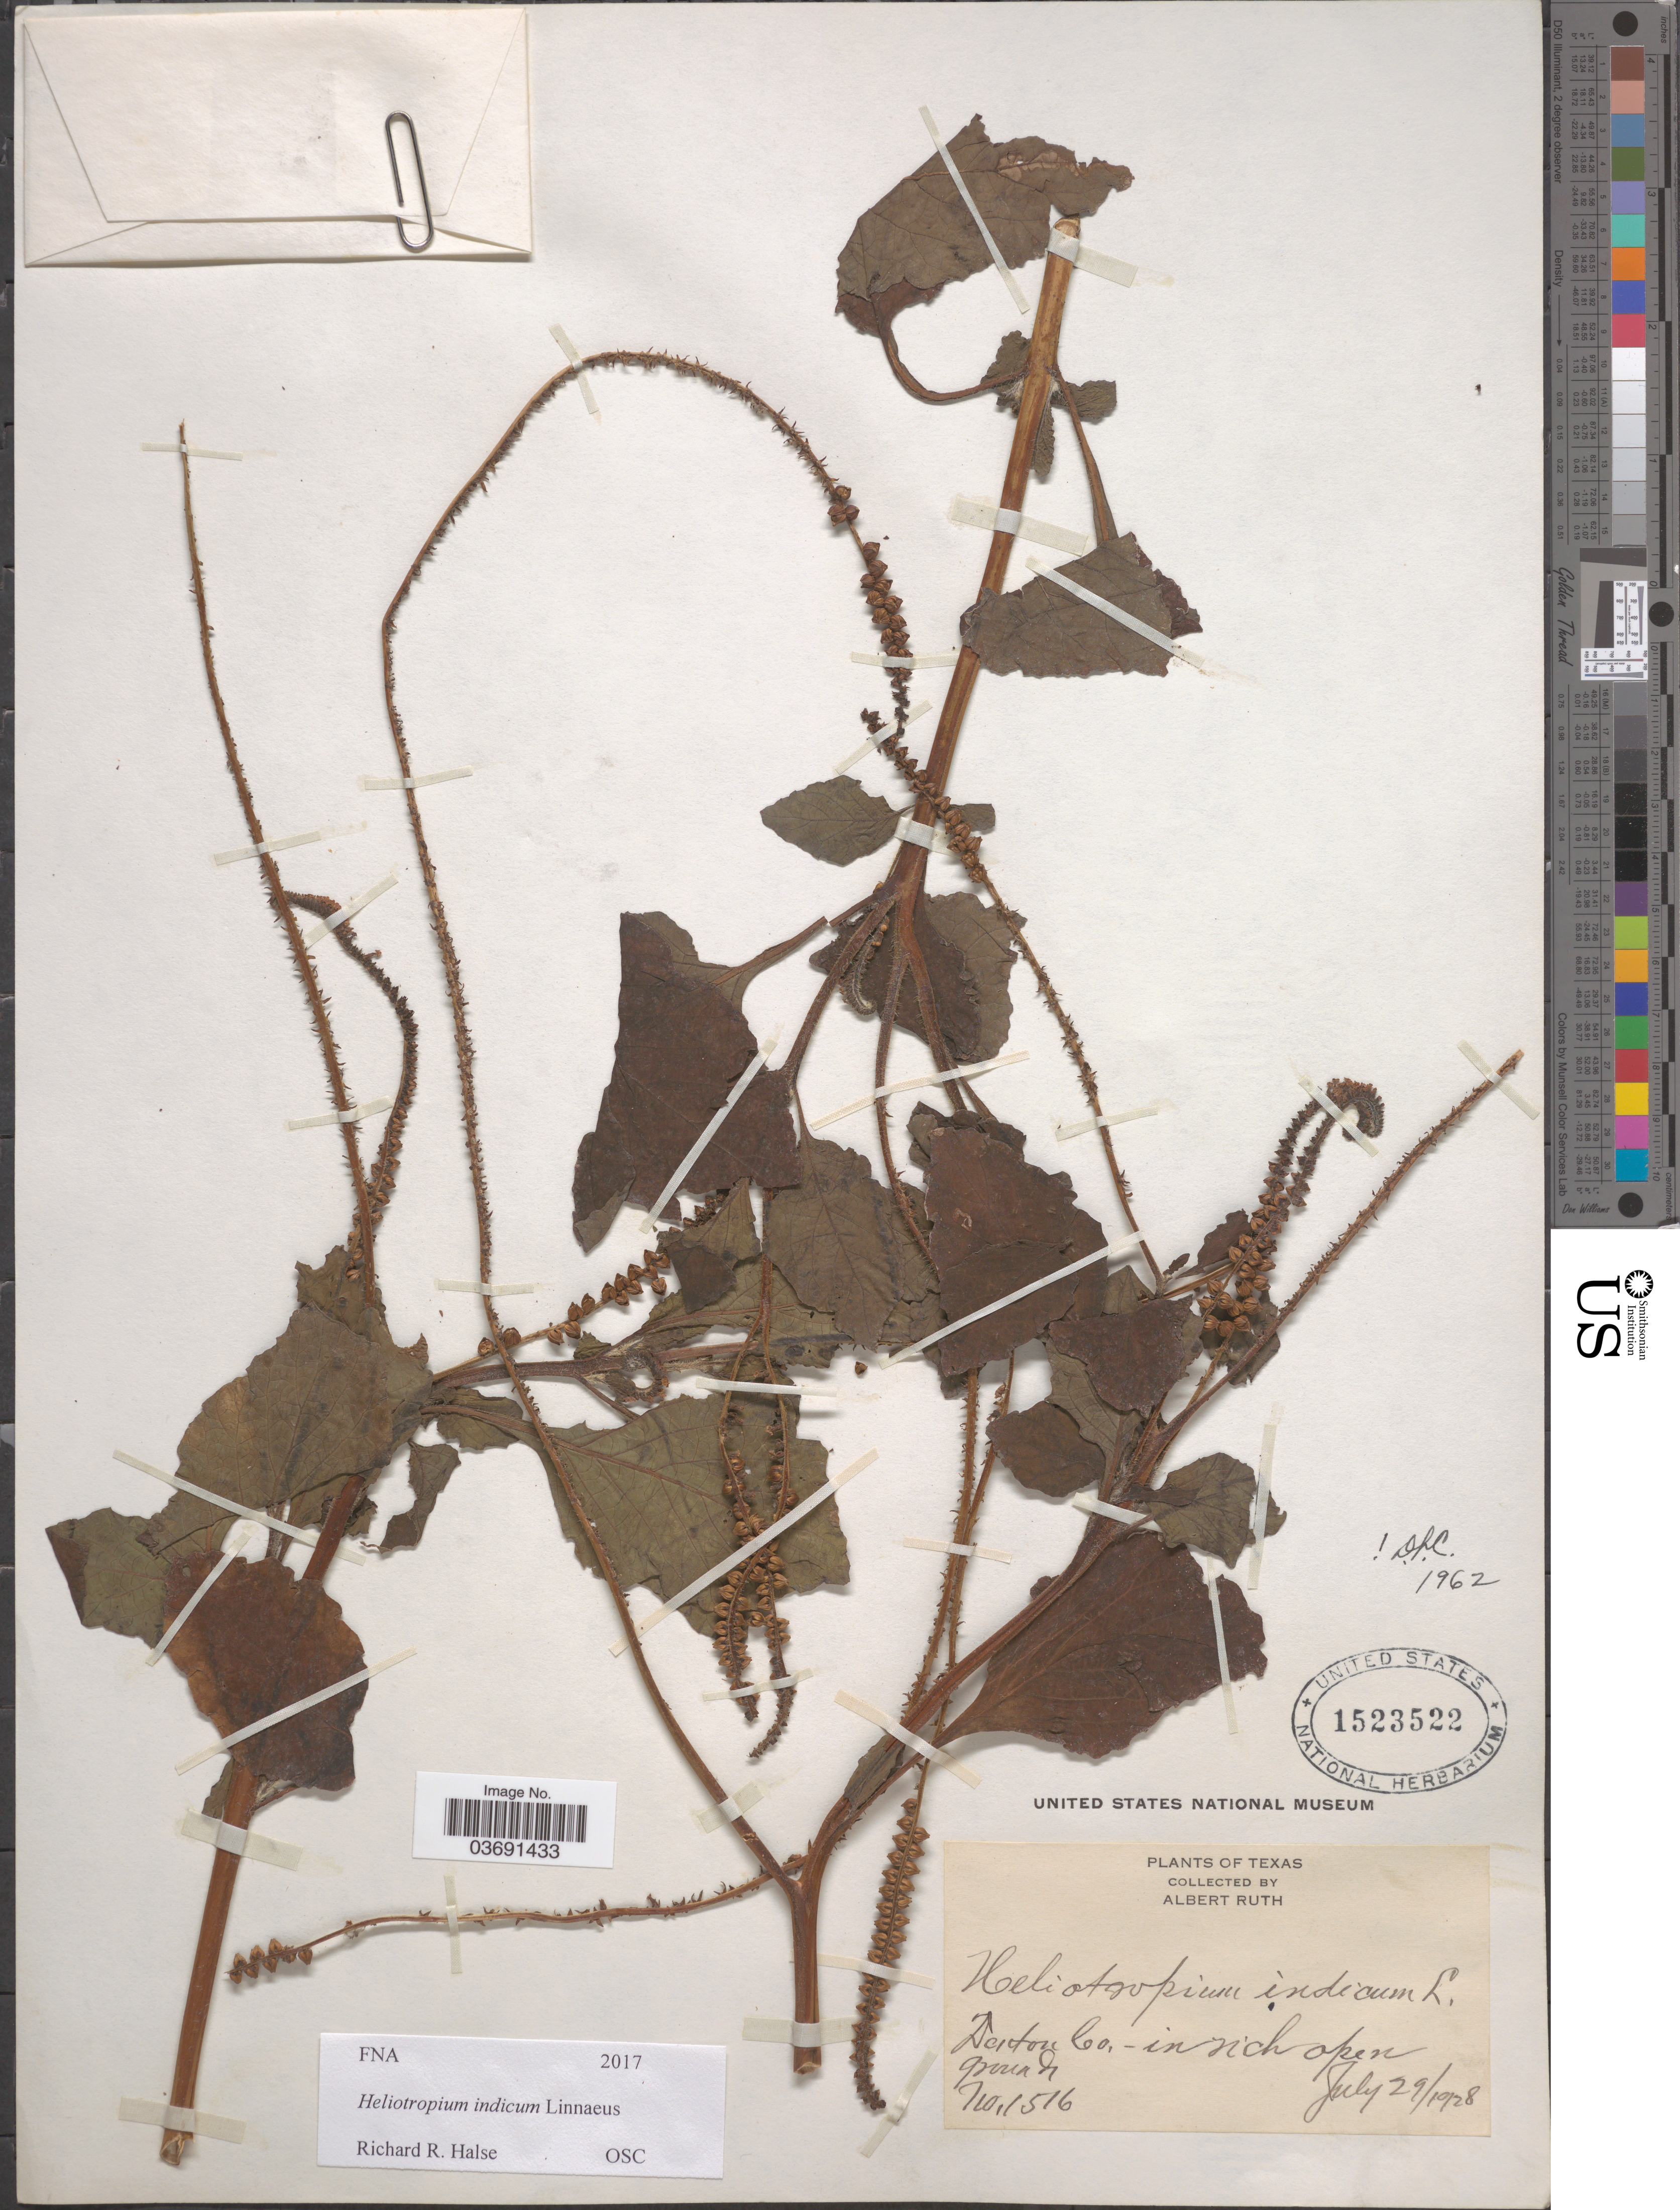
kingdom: Plantae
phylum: Tracheophyta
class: Magnoliopsida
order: Boraginales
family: Heliotropiaceae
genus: Heliotropium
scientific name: Heliotropium indicum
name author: L.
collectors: A. Ruth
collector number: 1516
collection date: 1928-07-29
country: United States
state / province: Texas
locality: Denton Co.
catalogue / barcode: US 1523522